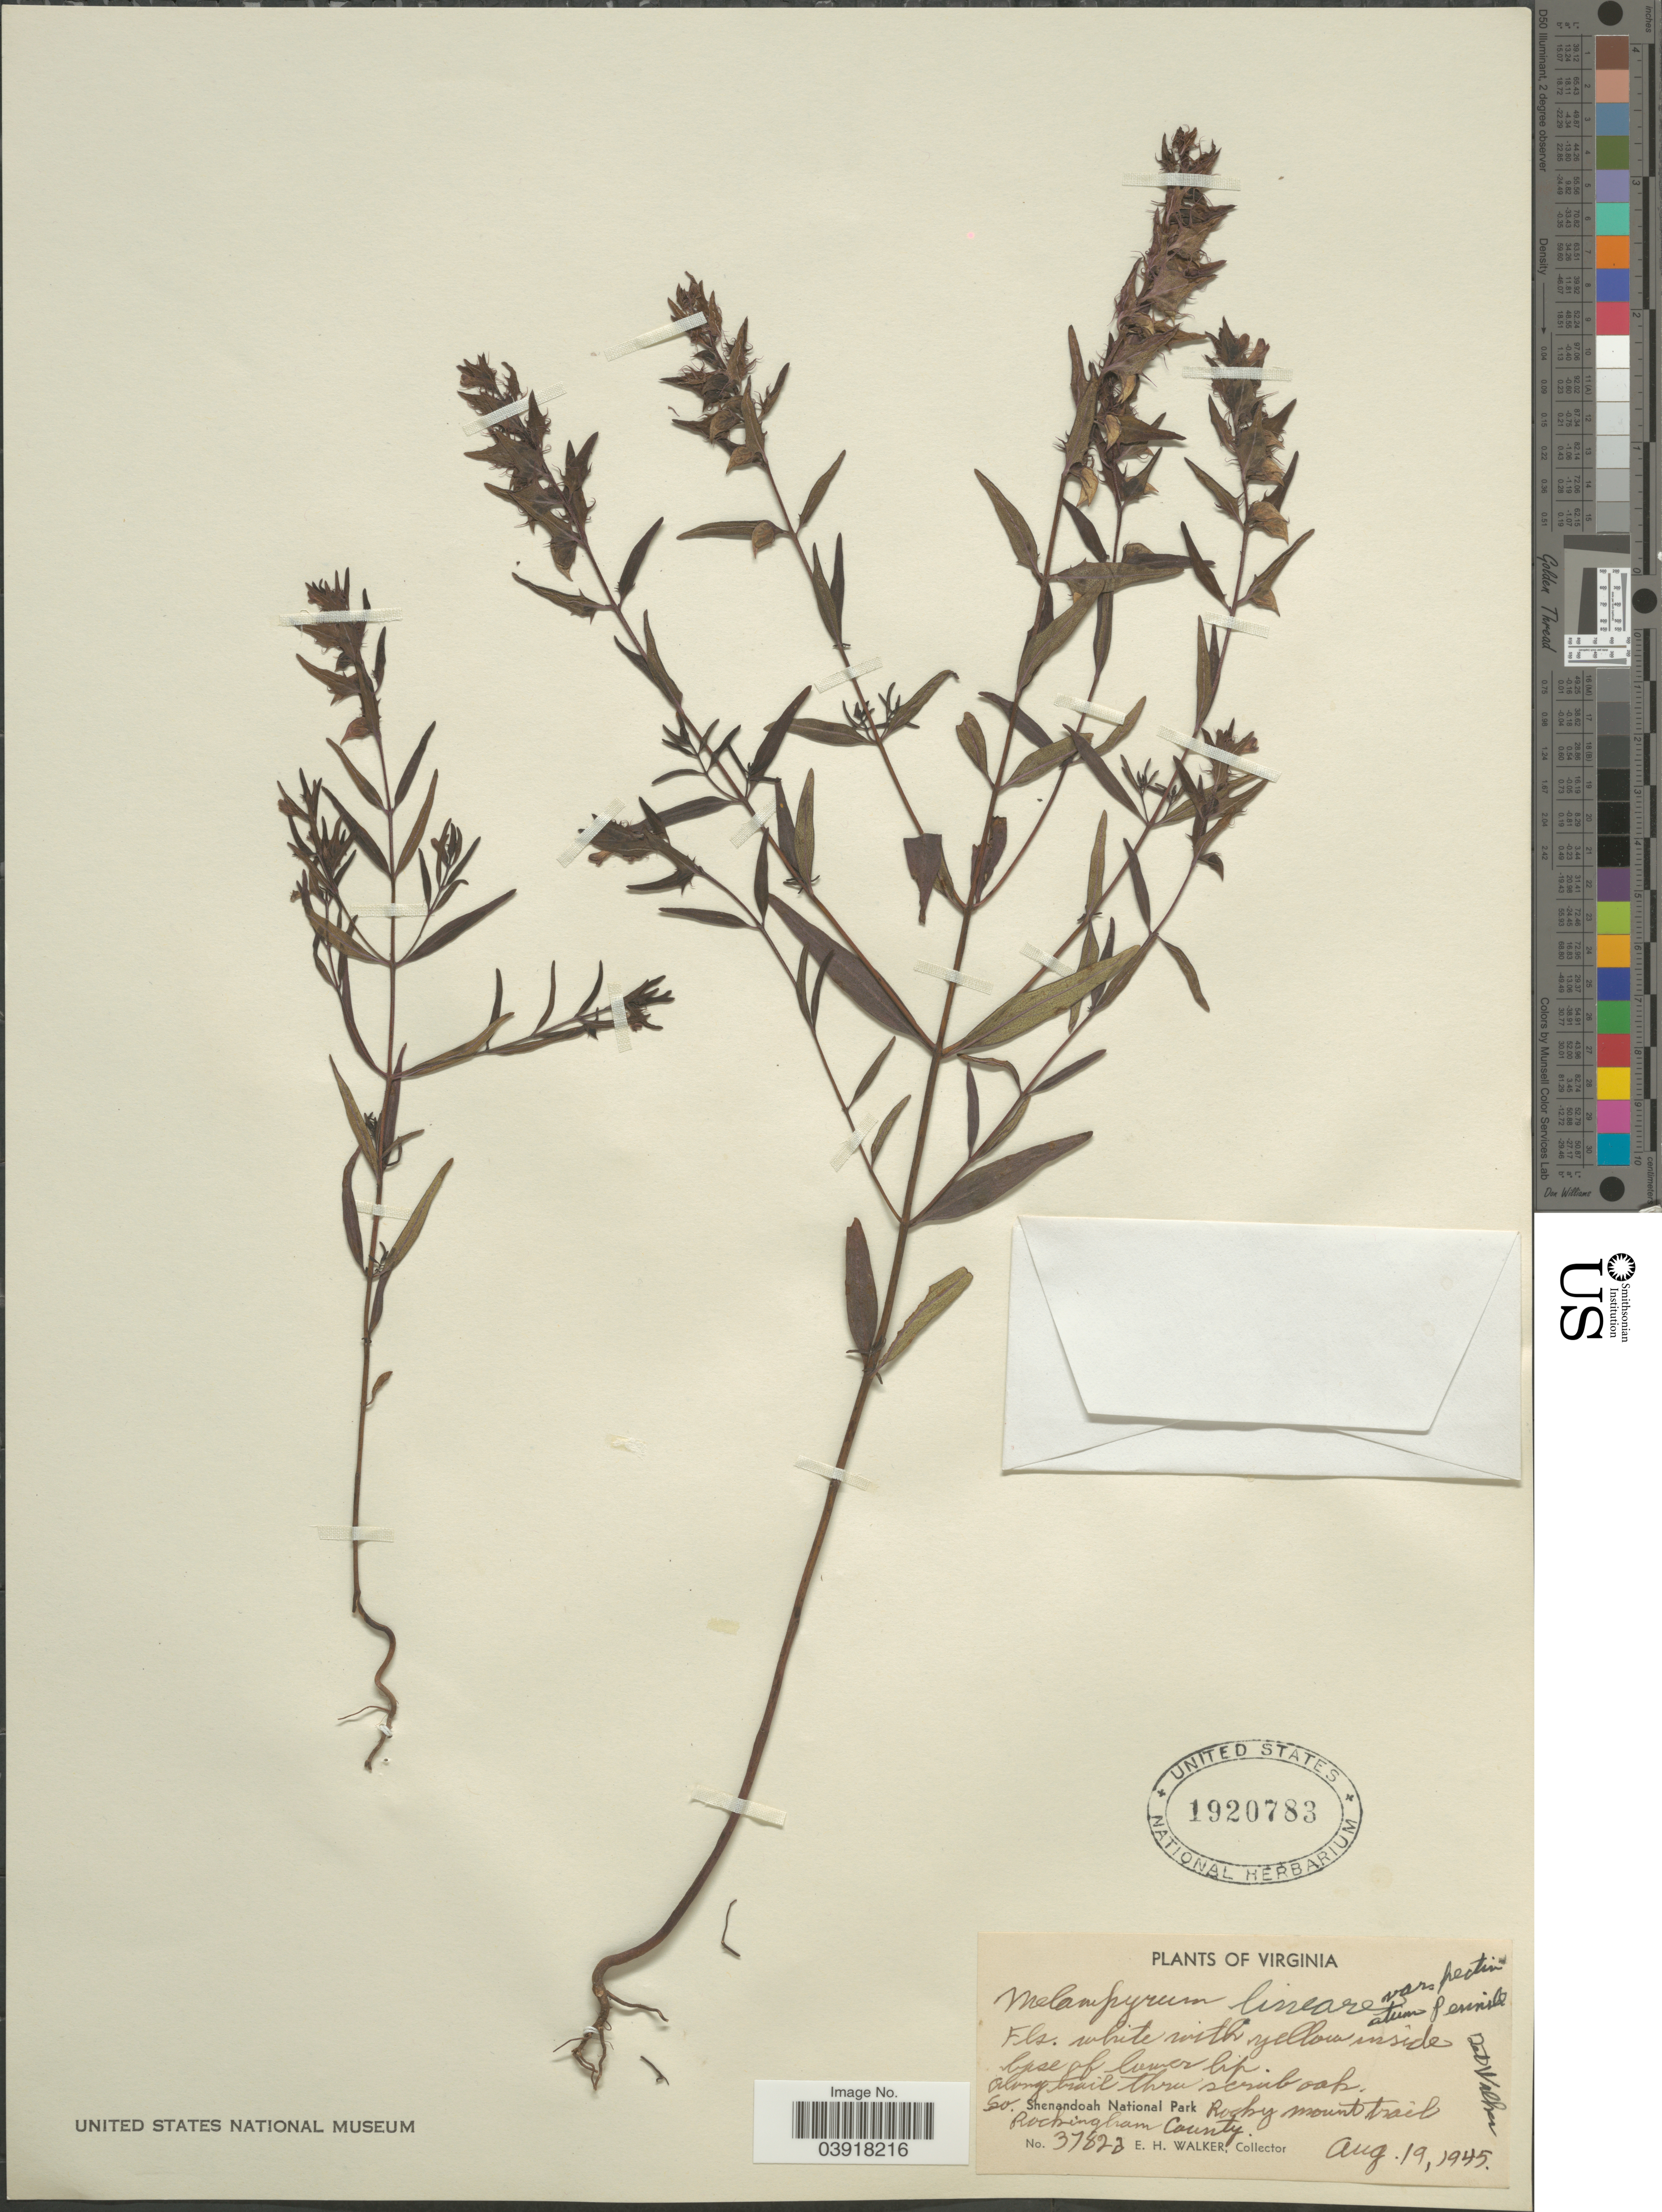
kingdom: Plantae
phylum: Tracheophyta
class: Magnoliopsida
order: Lamiales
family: Orobanchaceae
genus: Melampyrum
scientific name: Melampyrum lineare var. pectinatum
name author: (Pennell) Fernald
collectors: E. H. Walker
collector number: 37823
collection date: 1945-08-19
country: United States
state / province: Virginia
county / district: Rockingham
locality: So. Shenandoah National Park. Rocky Mount trail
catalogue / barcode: US 1920783